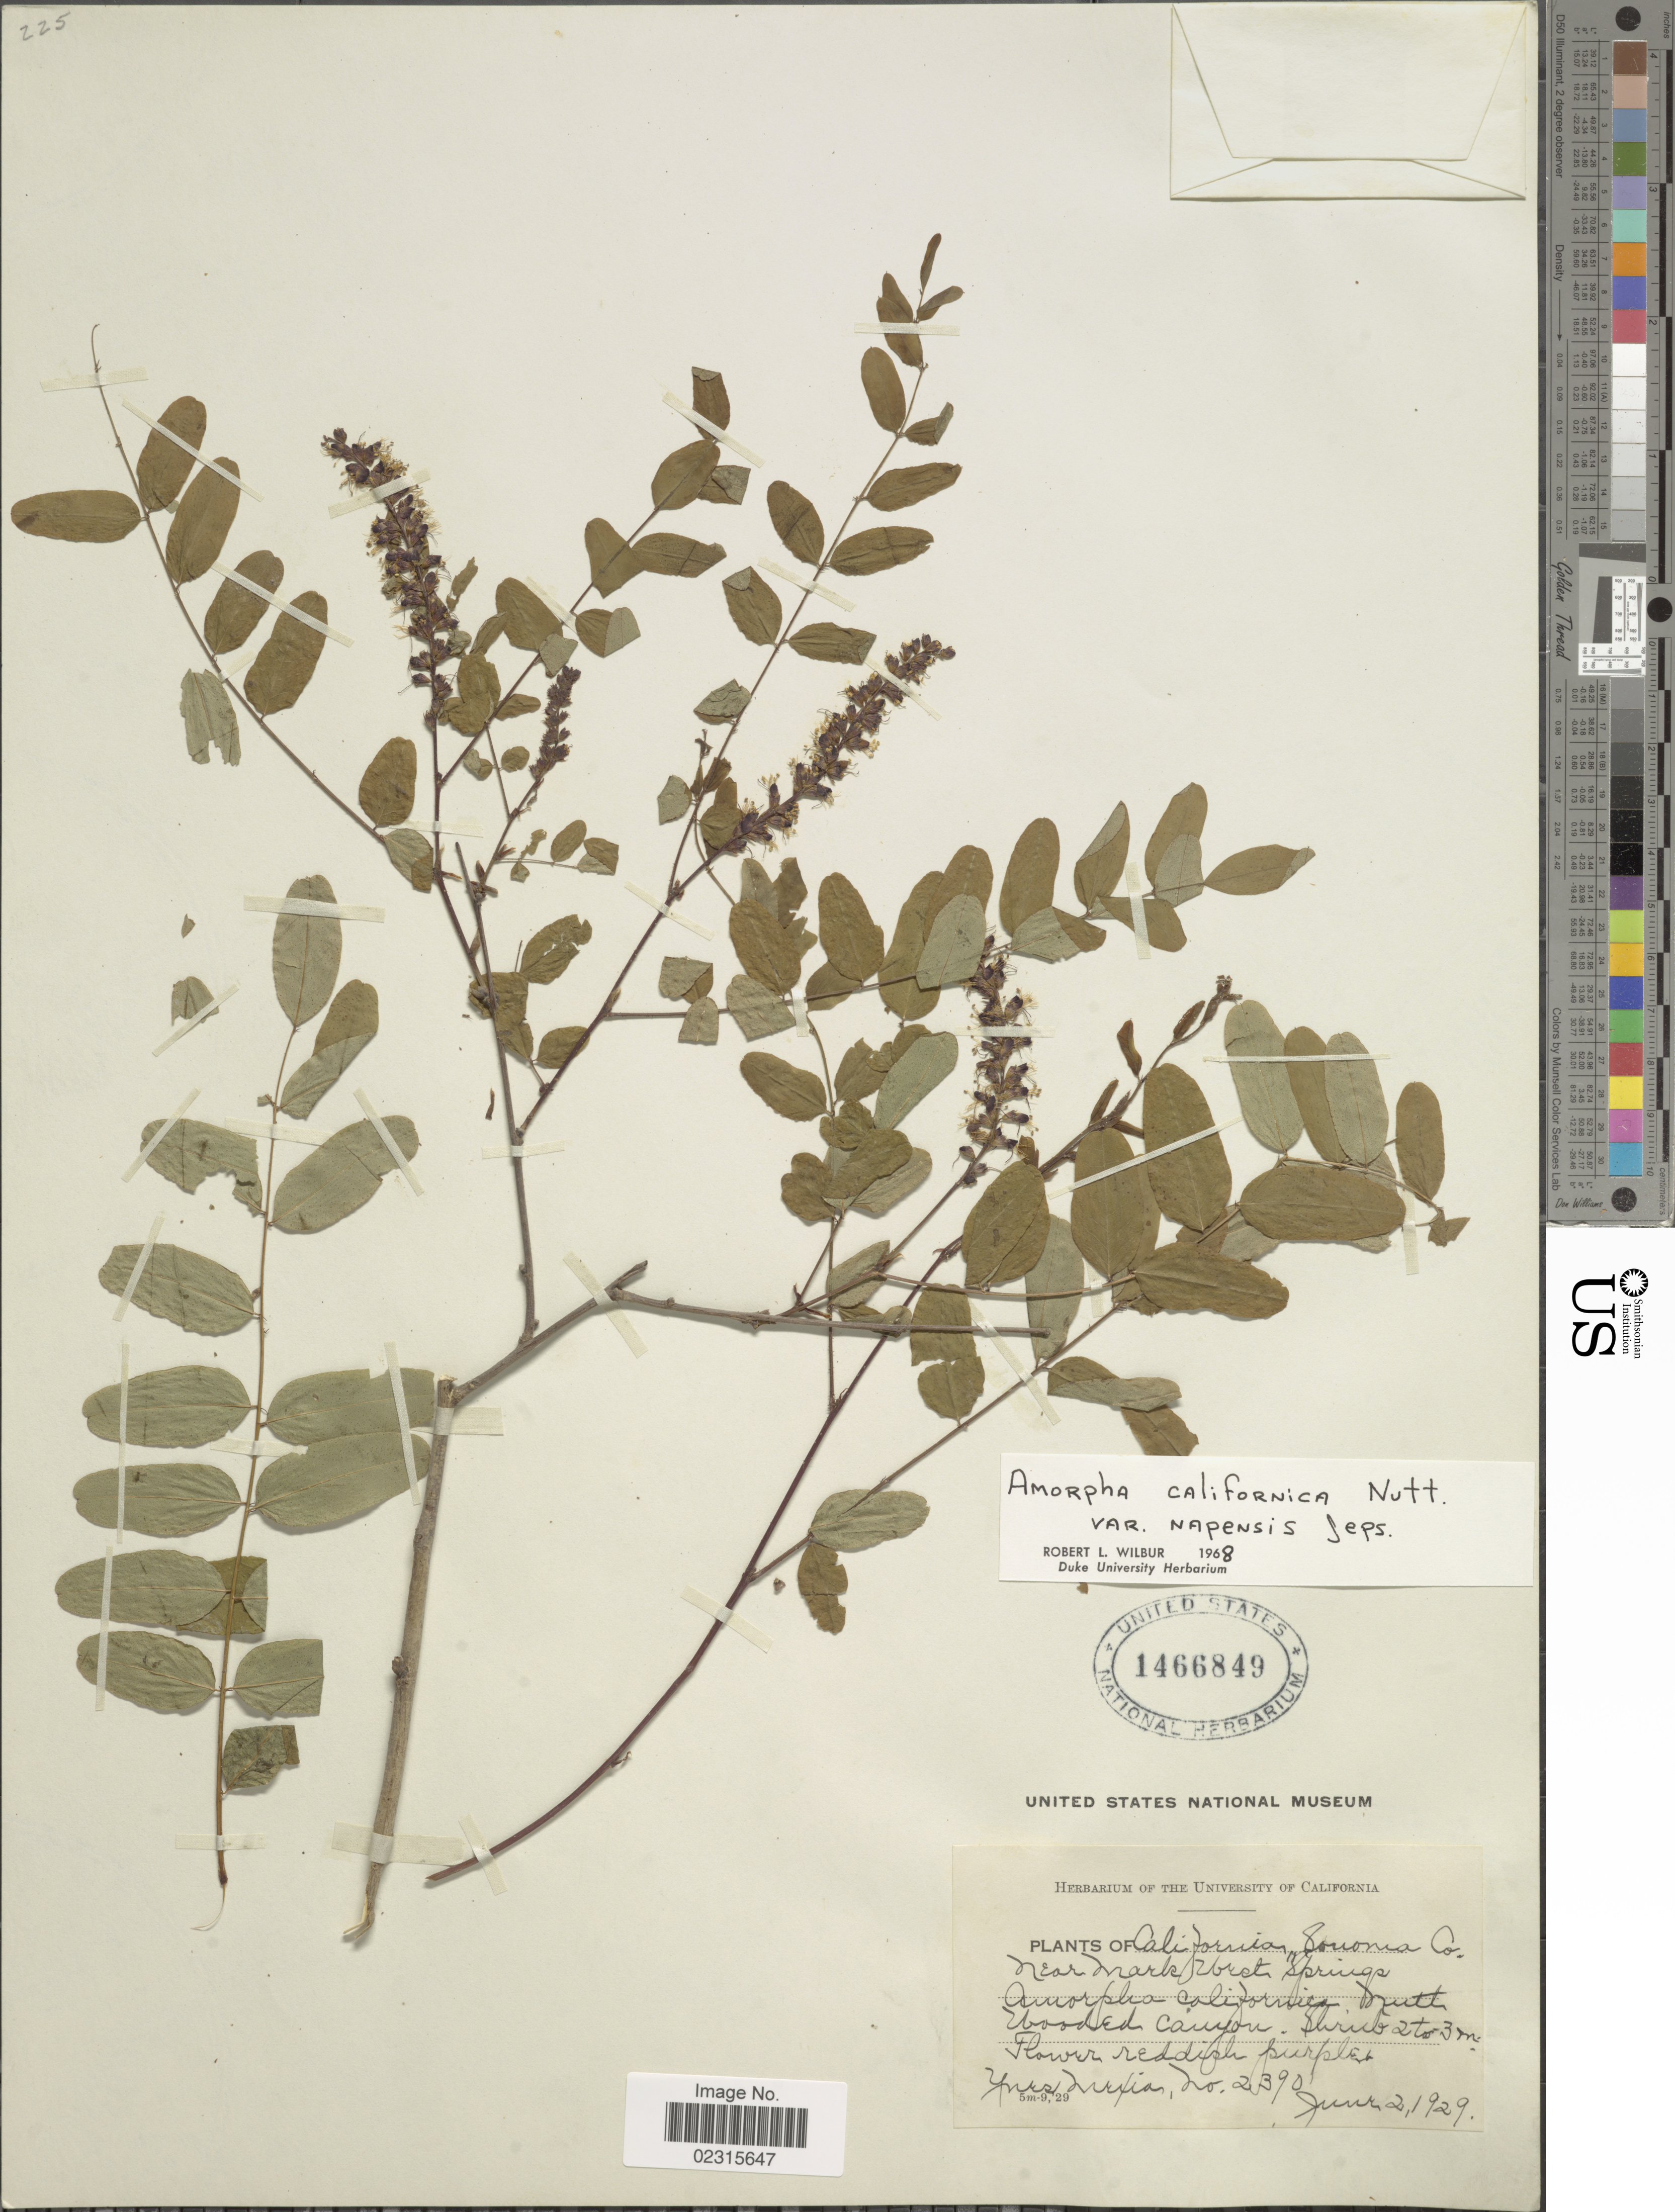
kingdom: Plantae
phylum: Tracheophyta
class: Magnoliopsida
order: Fabales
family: Fabaceae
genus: Amorpha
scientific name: Amorpha californica var. napensis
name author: Jeps.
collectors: Y. Mexia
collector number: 2390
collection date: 1929-06-02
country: United States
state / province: California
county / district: Sonoma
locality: Sonoma Co., near Mark West Springs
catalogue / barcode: US 1466849